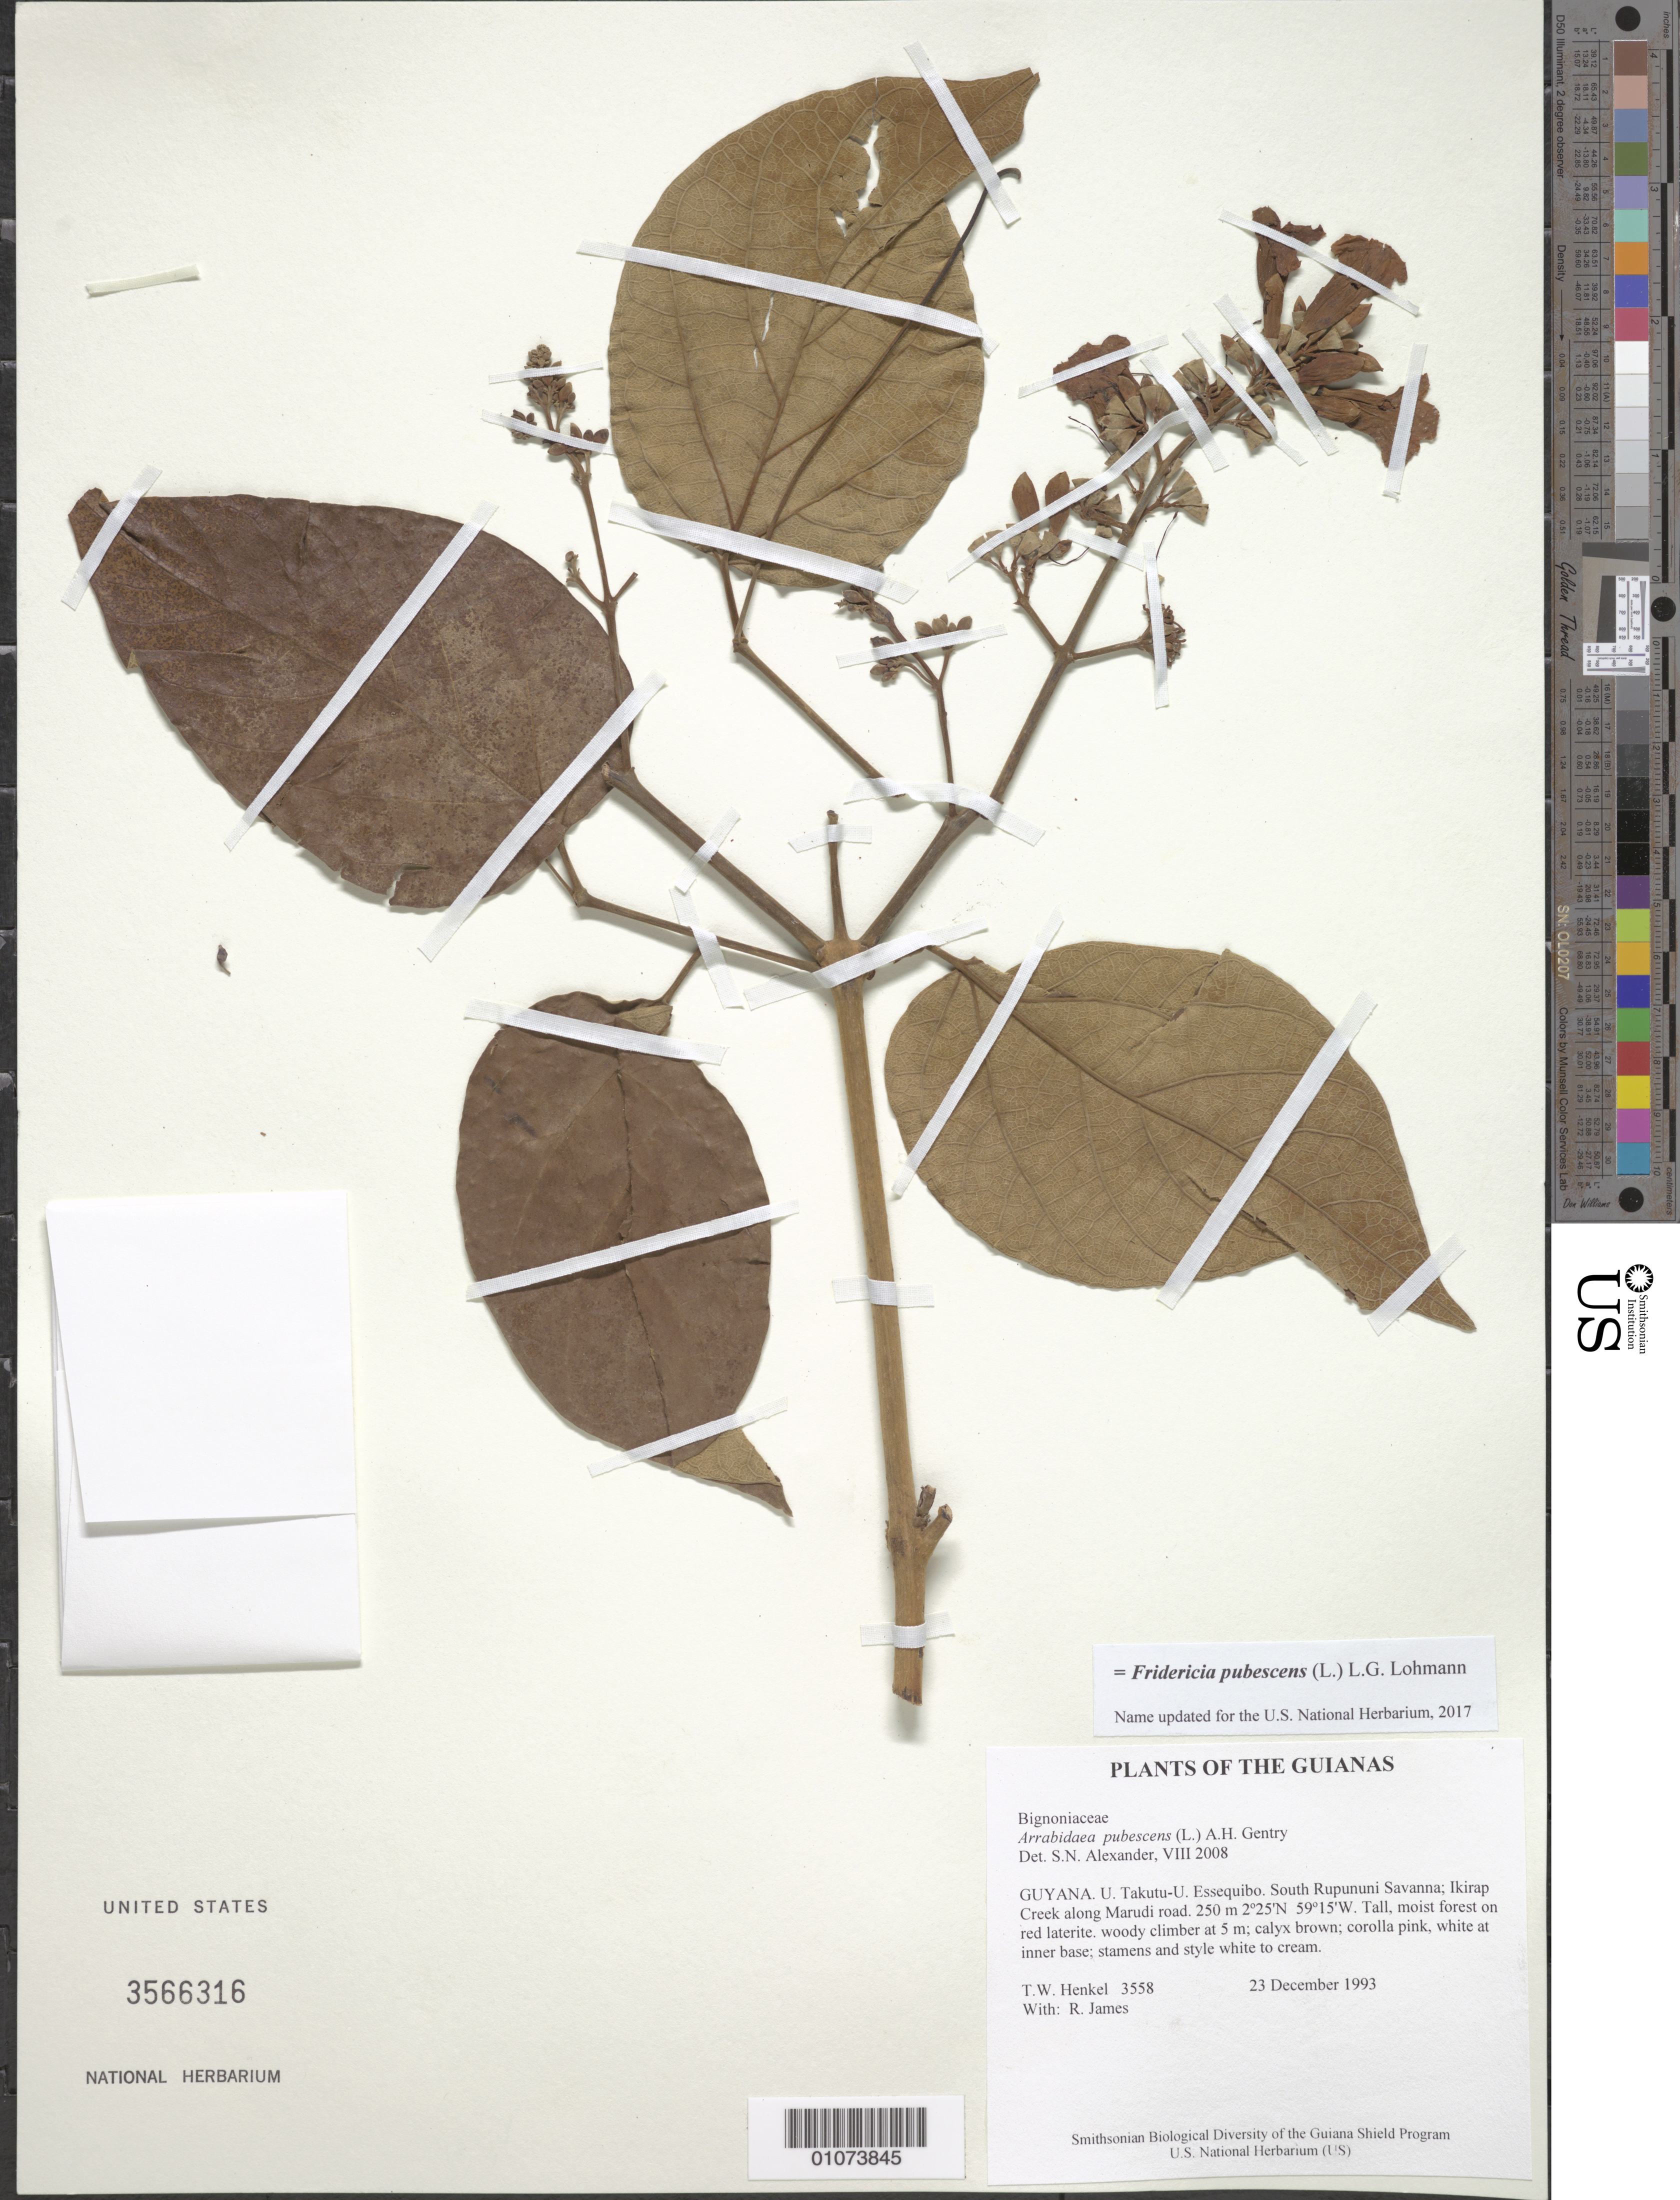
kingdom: Plantae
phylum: Tracheophyta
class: Magnoliopsida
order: Lamiales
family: Bignoniaceae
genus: Arrabidaea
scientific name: Arrabidaea pubescens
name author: (L.) A.H. Gentry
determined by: Alexander, S. N.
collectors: T. Henkel & R. James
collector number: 3558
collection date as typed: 23 December 1993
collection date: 1993-12-23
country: Guyana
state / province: U. Takutu-U. Essequibo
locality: South Rupununi Savanna; Ikirap Creek along Marudi road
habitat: Tall, moist forest on red laterite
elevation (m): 250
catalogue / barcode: US 3566316